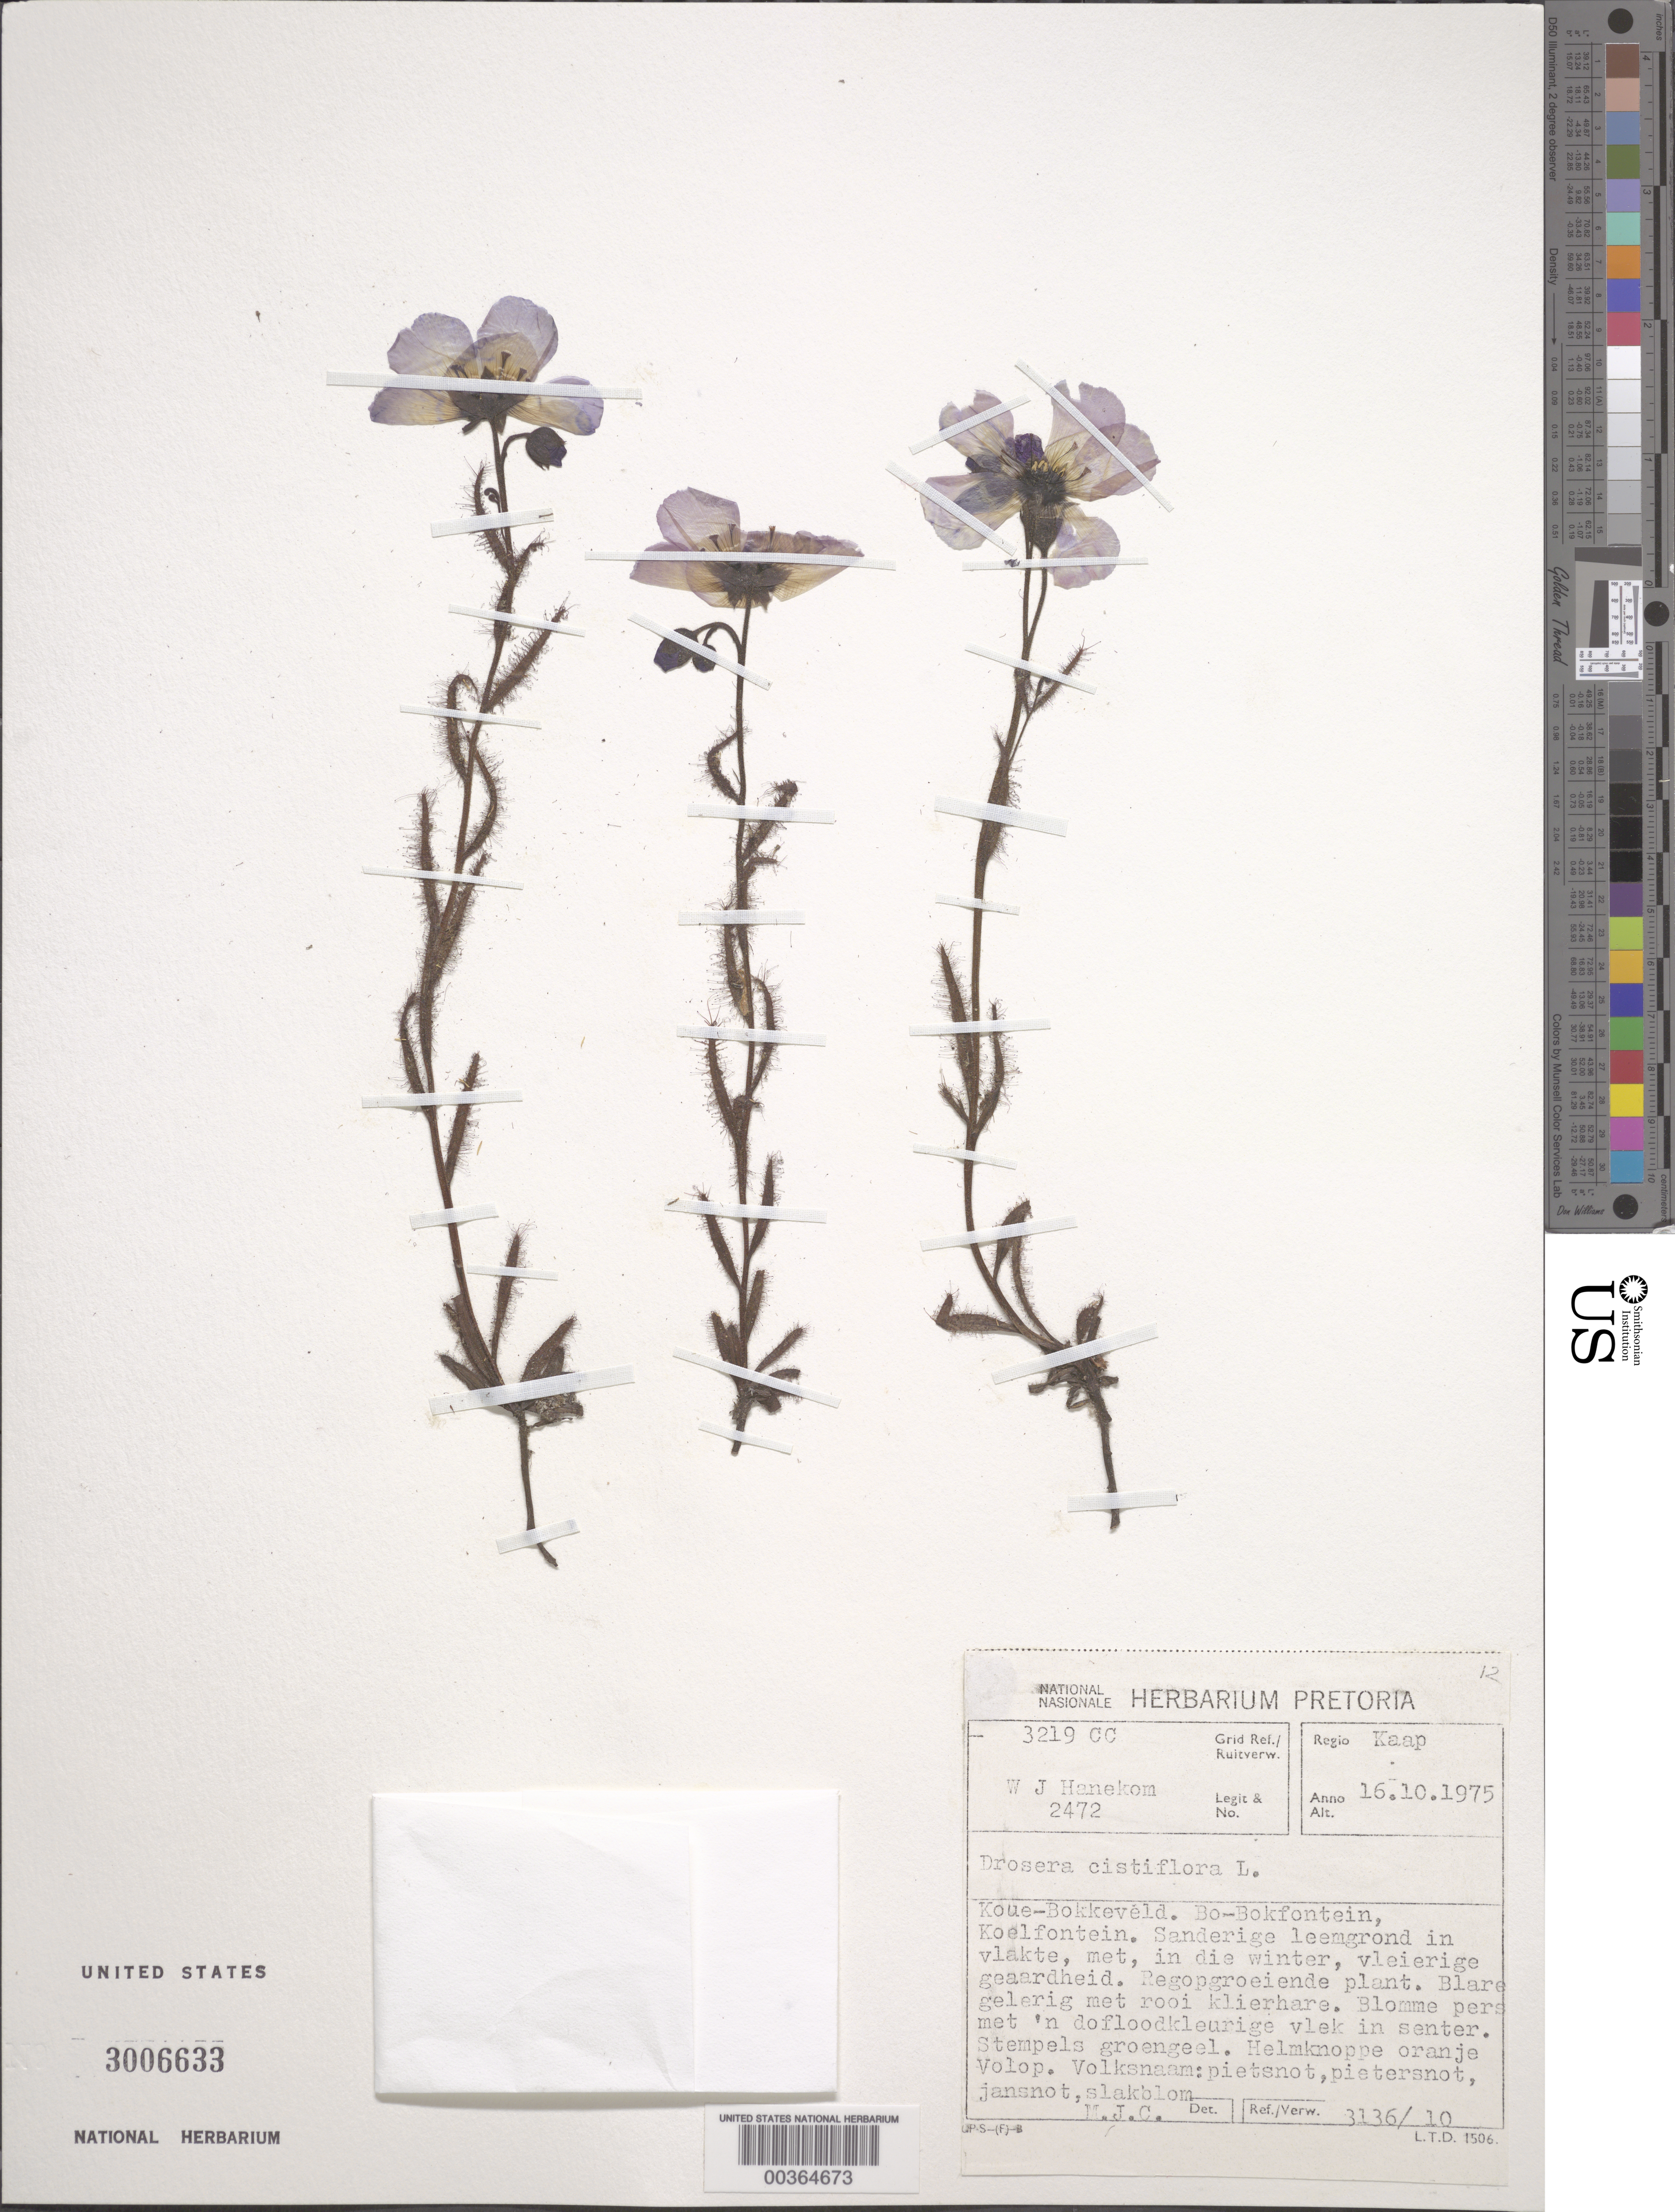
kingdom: Plantae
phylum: Tracheophyta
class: Magnoliopsida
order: Caryophyllales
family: Droseraceae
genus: Drosera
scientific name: Drosera cistiflora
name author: L.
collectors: W. Hanekom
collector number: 2472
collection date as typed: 16 Oct 1975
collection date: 1975-10-16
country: South Africa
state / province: Western Cape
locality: Koelfontein, bo-bokfontein- koue- bokkeveld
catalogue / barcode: US 3006633